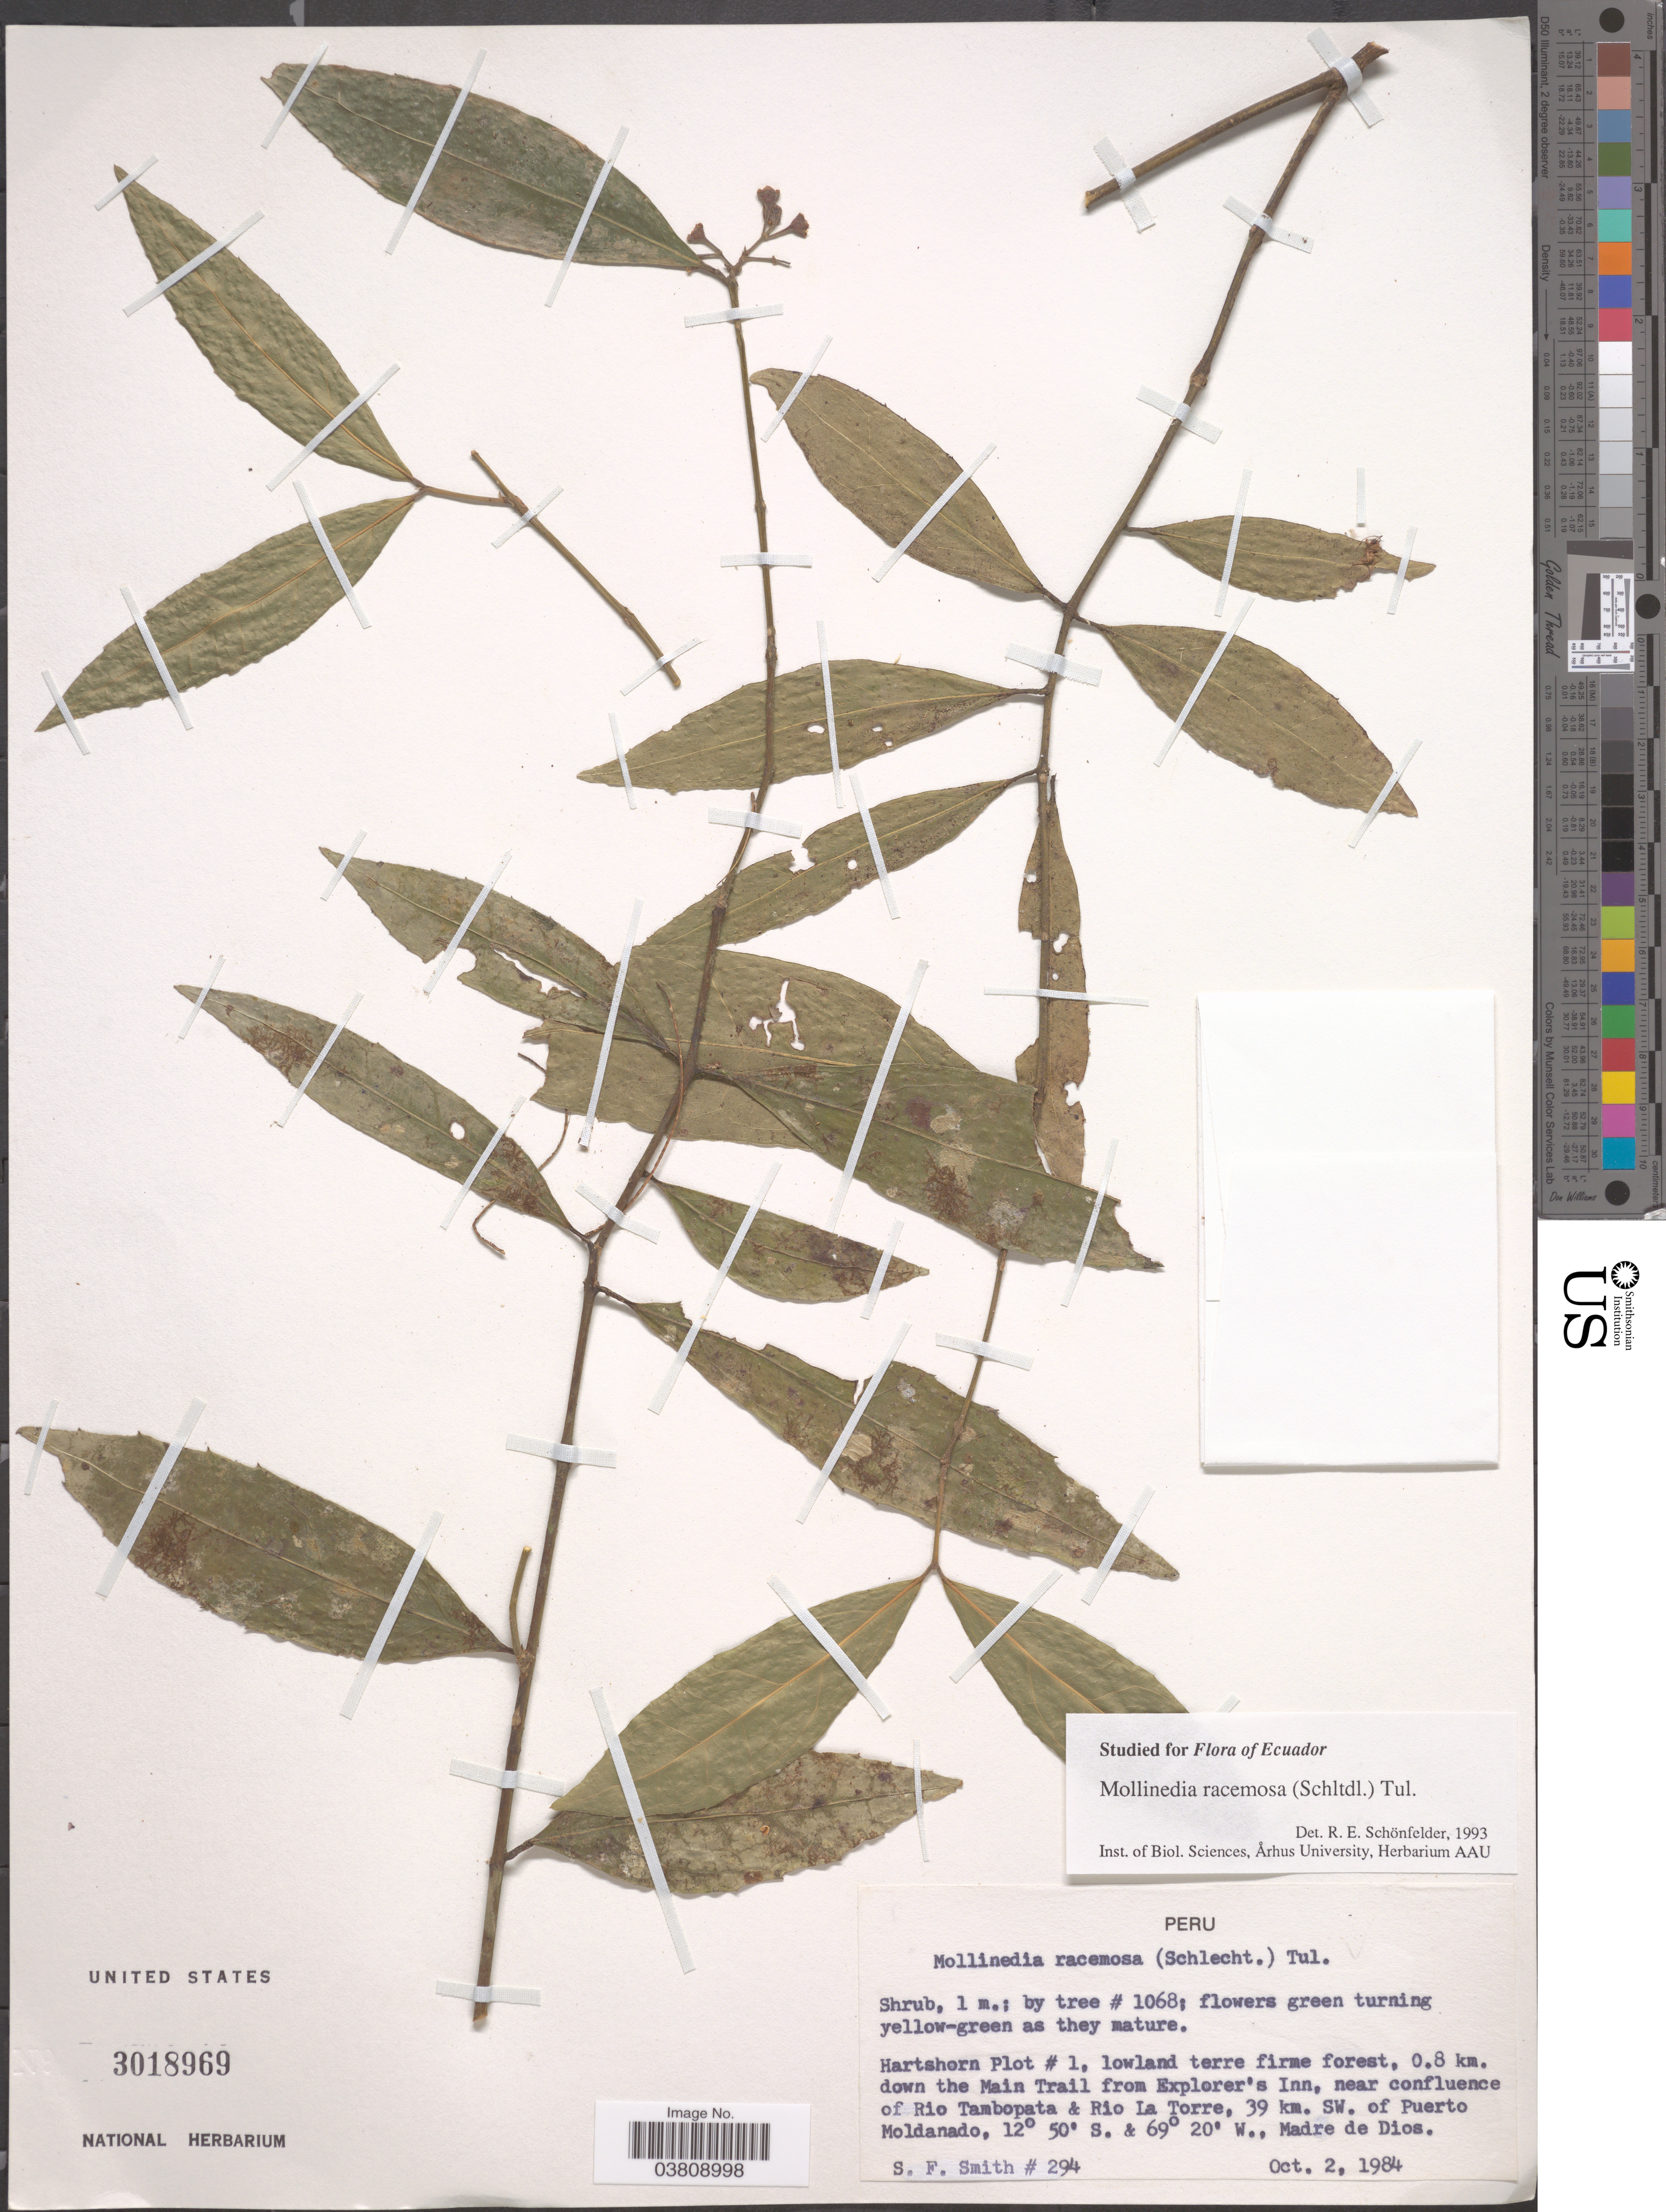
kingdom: Plantae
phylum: Tracheophyta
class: Magnoliopsida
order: Laurales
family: Monimiaceae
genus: Mollinedia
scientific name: Mollinedia racemosa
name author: (Schltdl.) Tul.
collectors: S.F. Smith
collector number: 294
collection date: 1984-10-02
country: Peru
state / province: Madre de Dios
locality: Hartshorn Plot # 1, lowland terre firme forest, 0.8 km. down the Main Trail from Explorer's Inn, near confluence of Rio Tambopata & Rio La Torre, 39j km. SW. of Puerto Moldanado.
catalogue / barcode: US 3018969